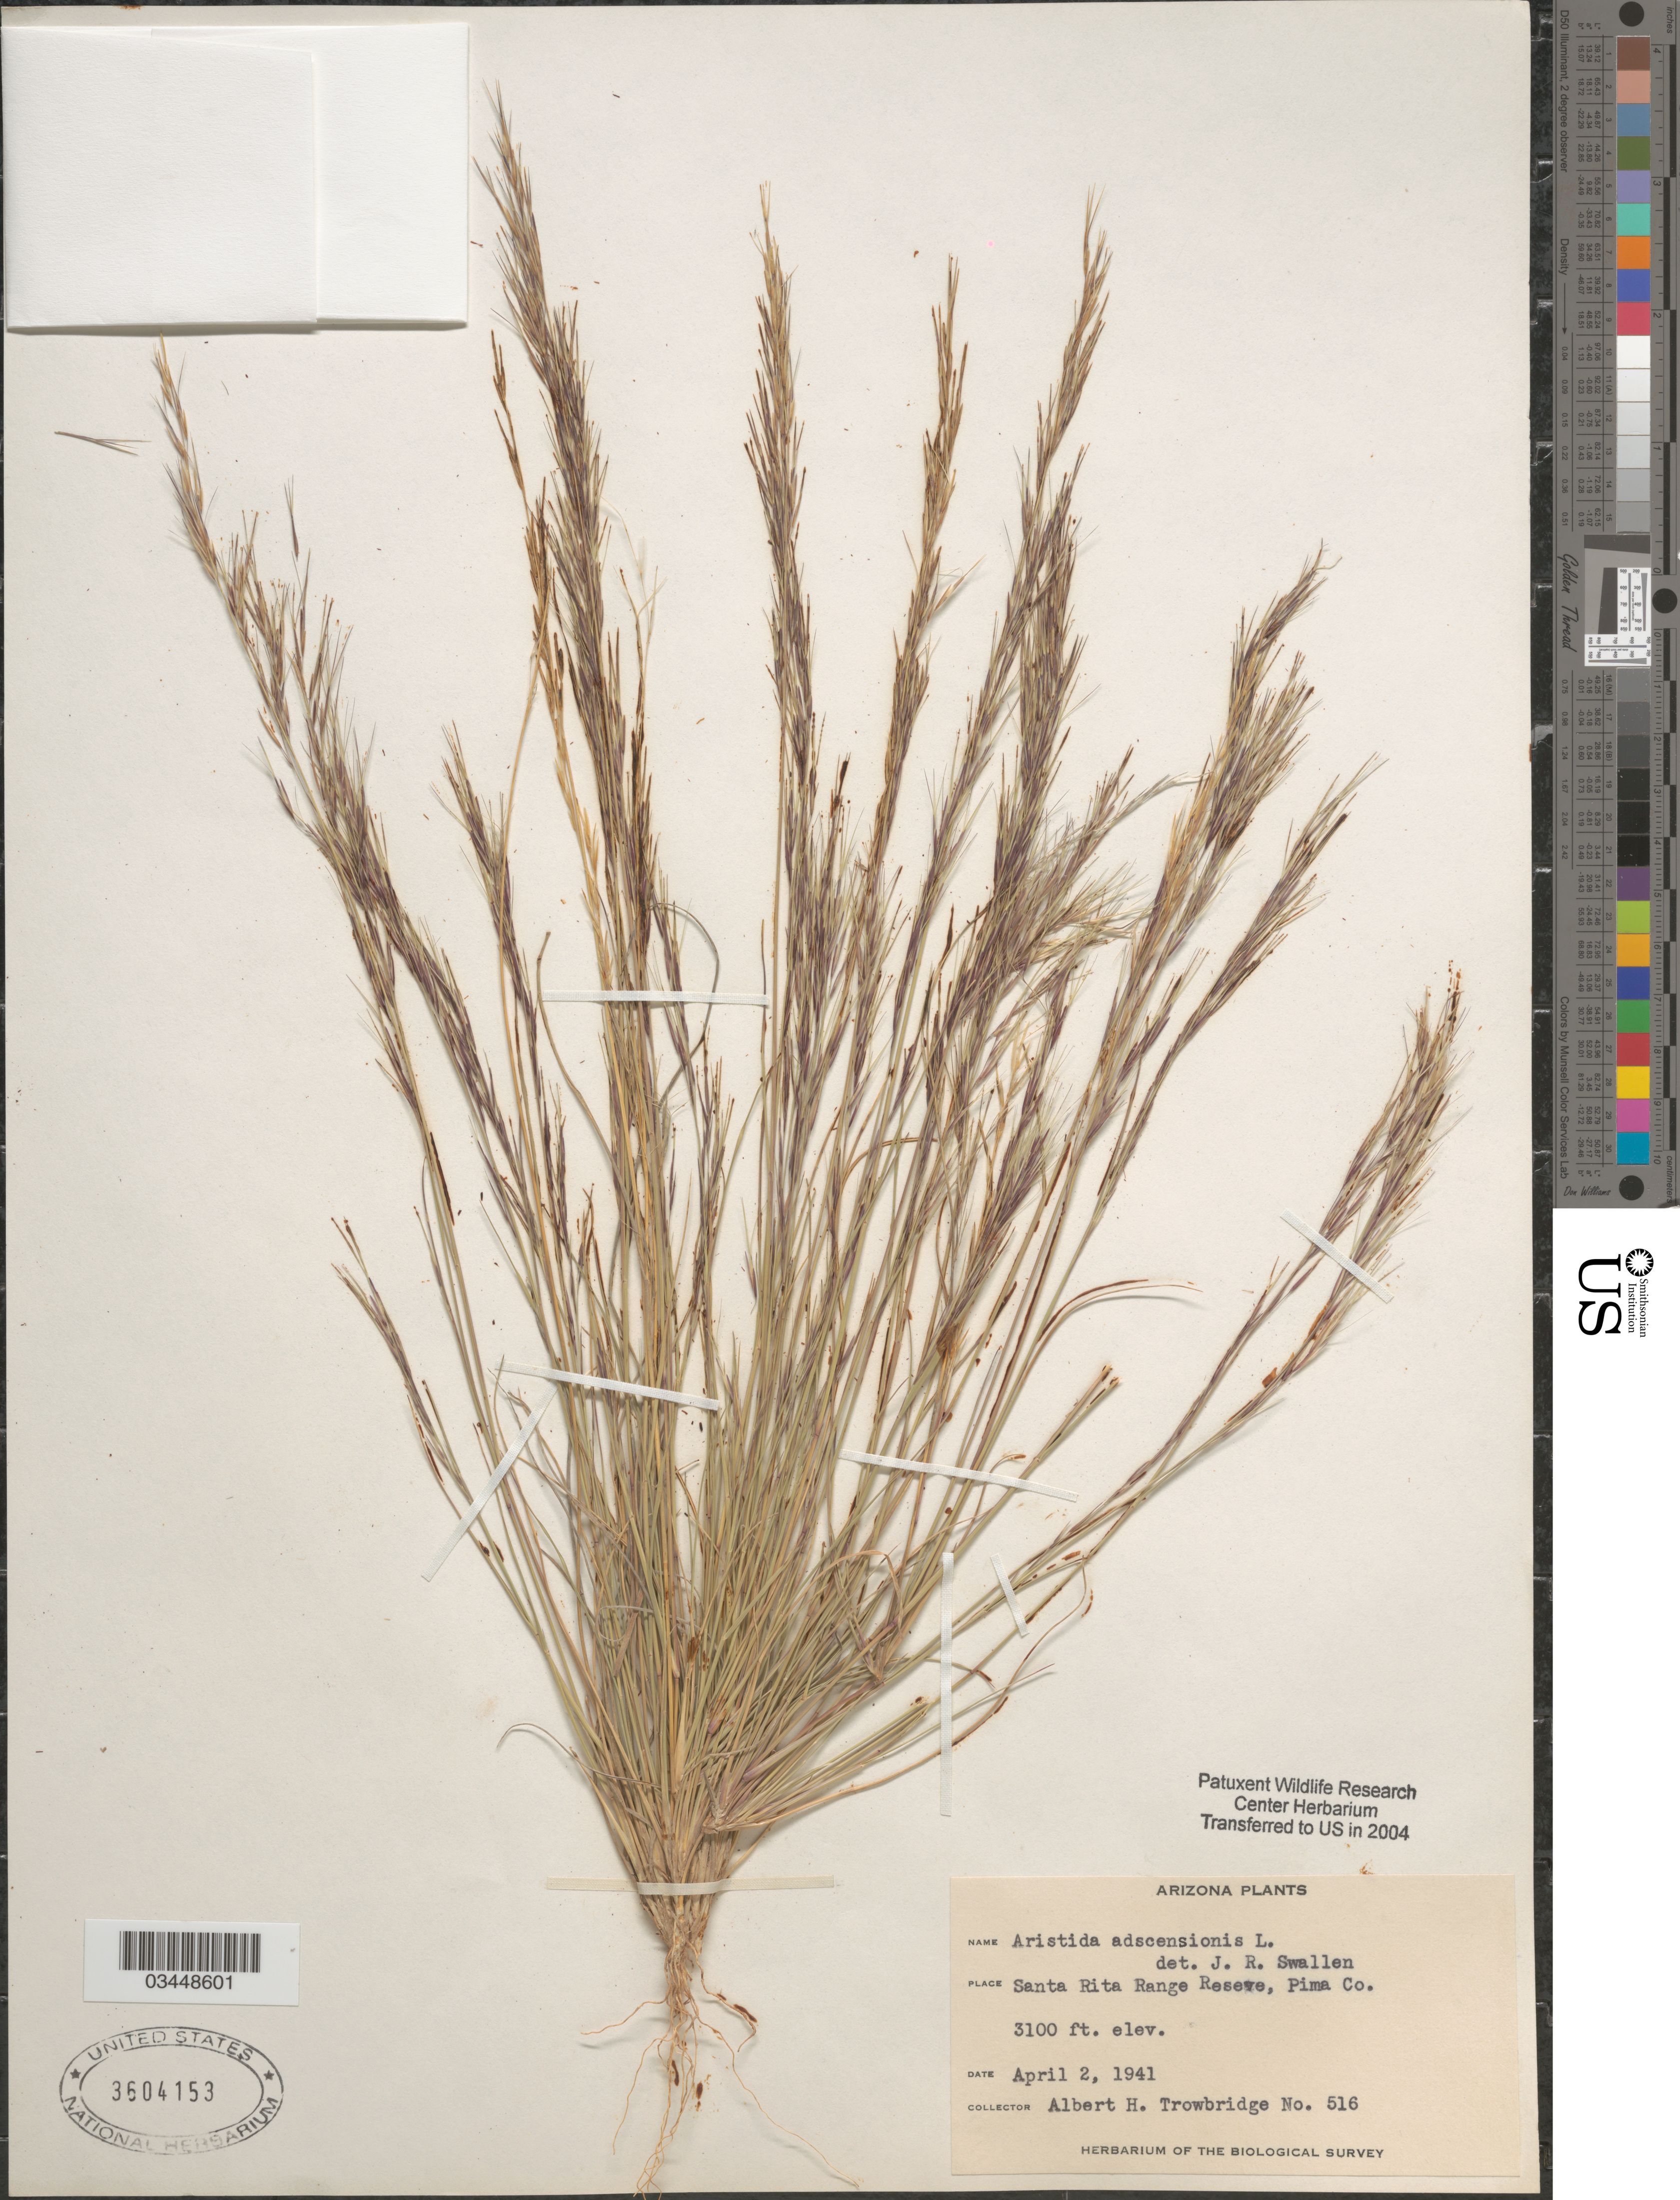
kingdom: Plantae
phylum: Tracheophyta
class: Liliopsida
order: Poales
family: Poaceae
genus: Aristida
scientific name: Aristida adscensionis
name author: L.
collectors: A. H. Trowbridge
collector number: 516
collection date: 1941-04-02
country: United States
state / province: Arizona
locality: Santa Rita Range Reserve, Pima Co. Herbarium of The Biological Survey.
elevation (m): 945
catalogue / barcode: US 3604153